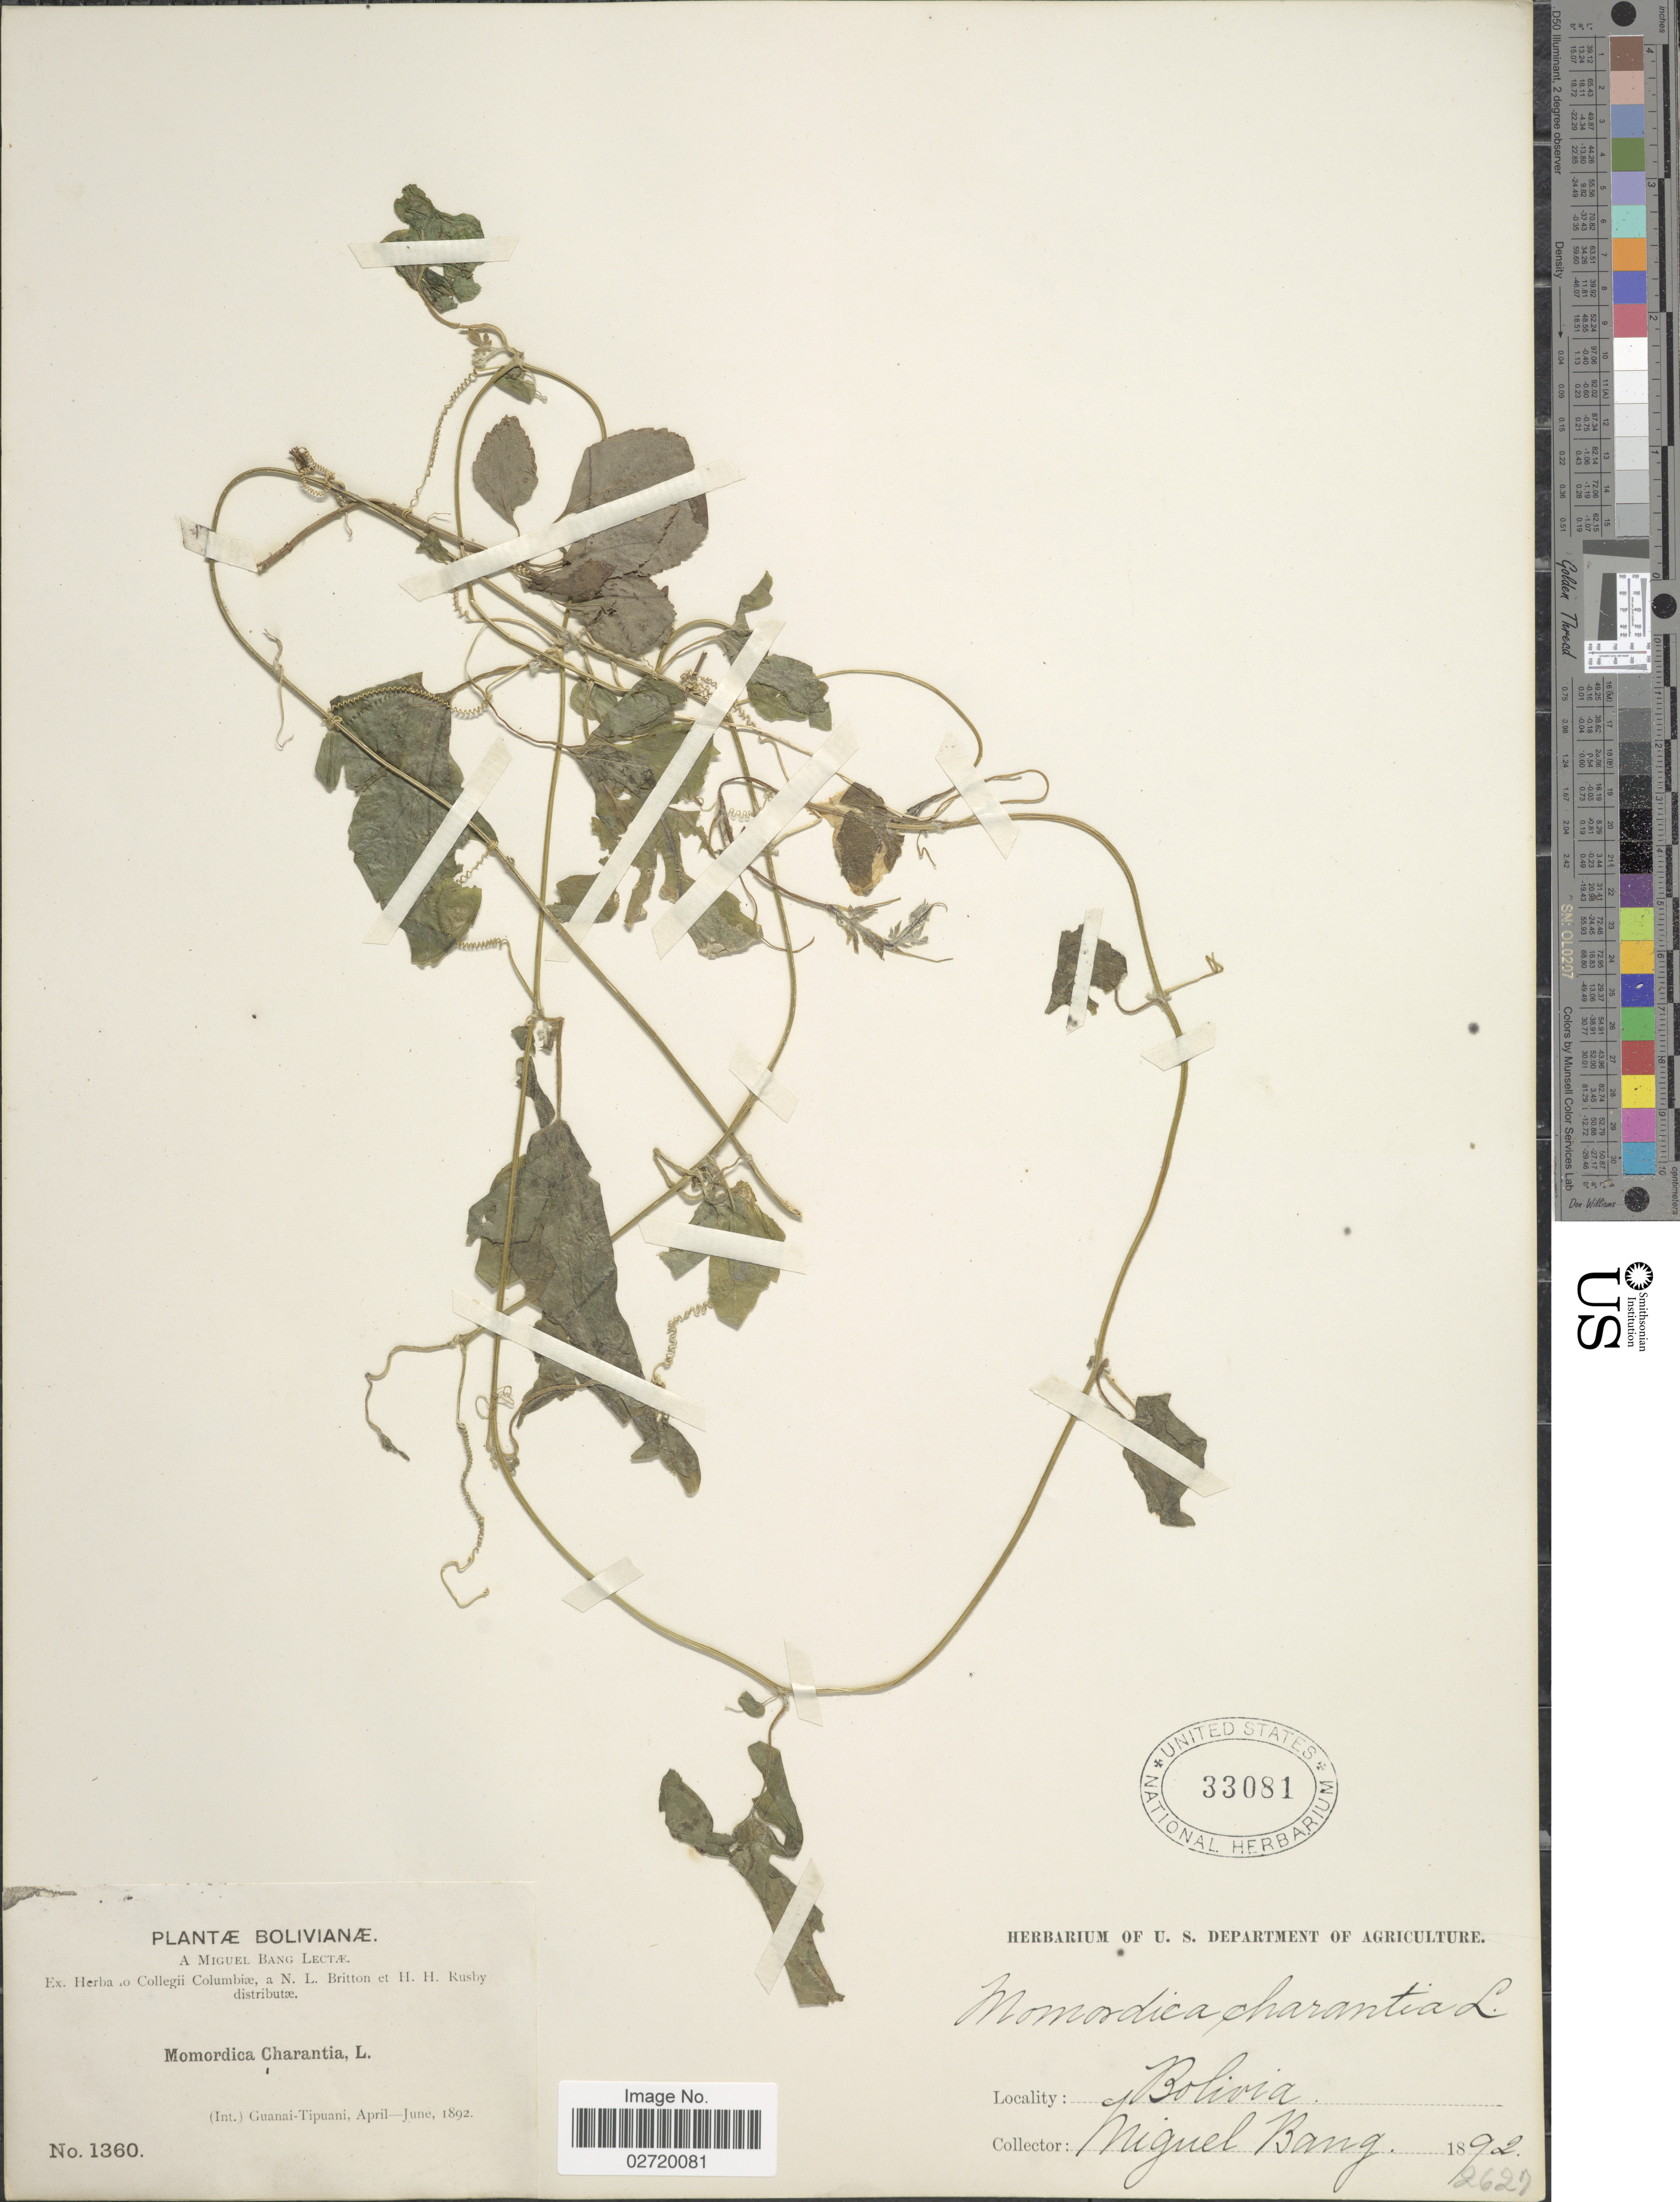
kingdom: Plantae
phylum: Tracheophyta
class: Magnoliopsida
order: Cucurbitales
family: Cucurbitaceae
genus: Momordica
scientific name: Momordica charantia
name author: L.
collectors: M. Bang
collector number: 1360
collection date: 1892-04/1892-06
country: Bolivia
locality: (Int.) Guanai-Tipuani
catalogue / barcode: US 33081